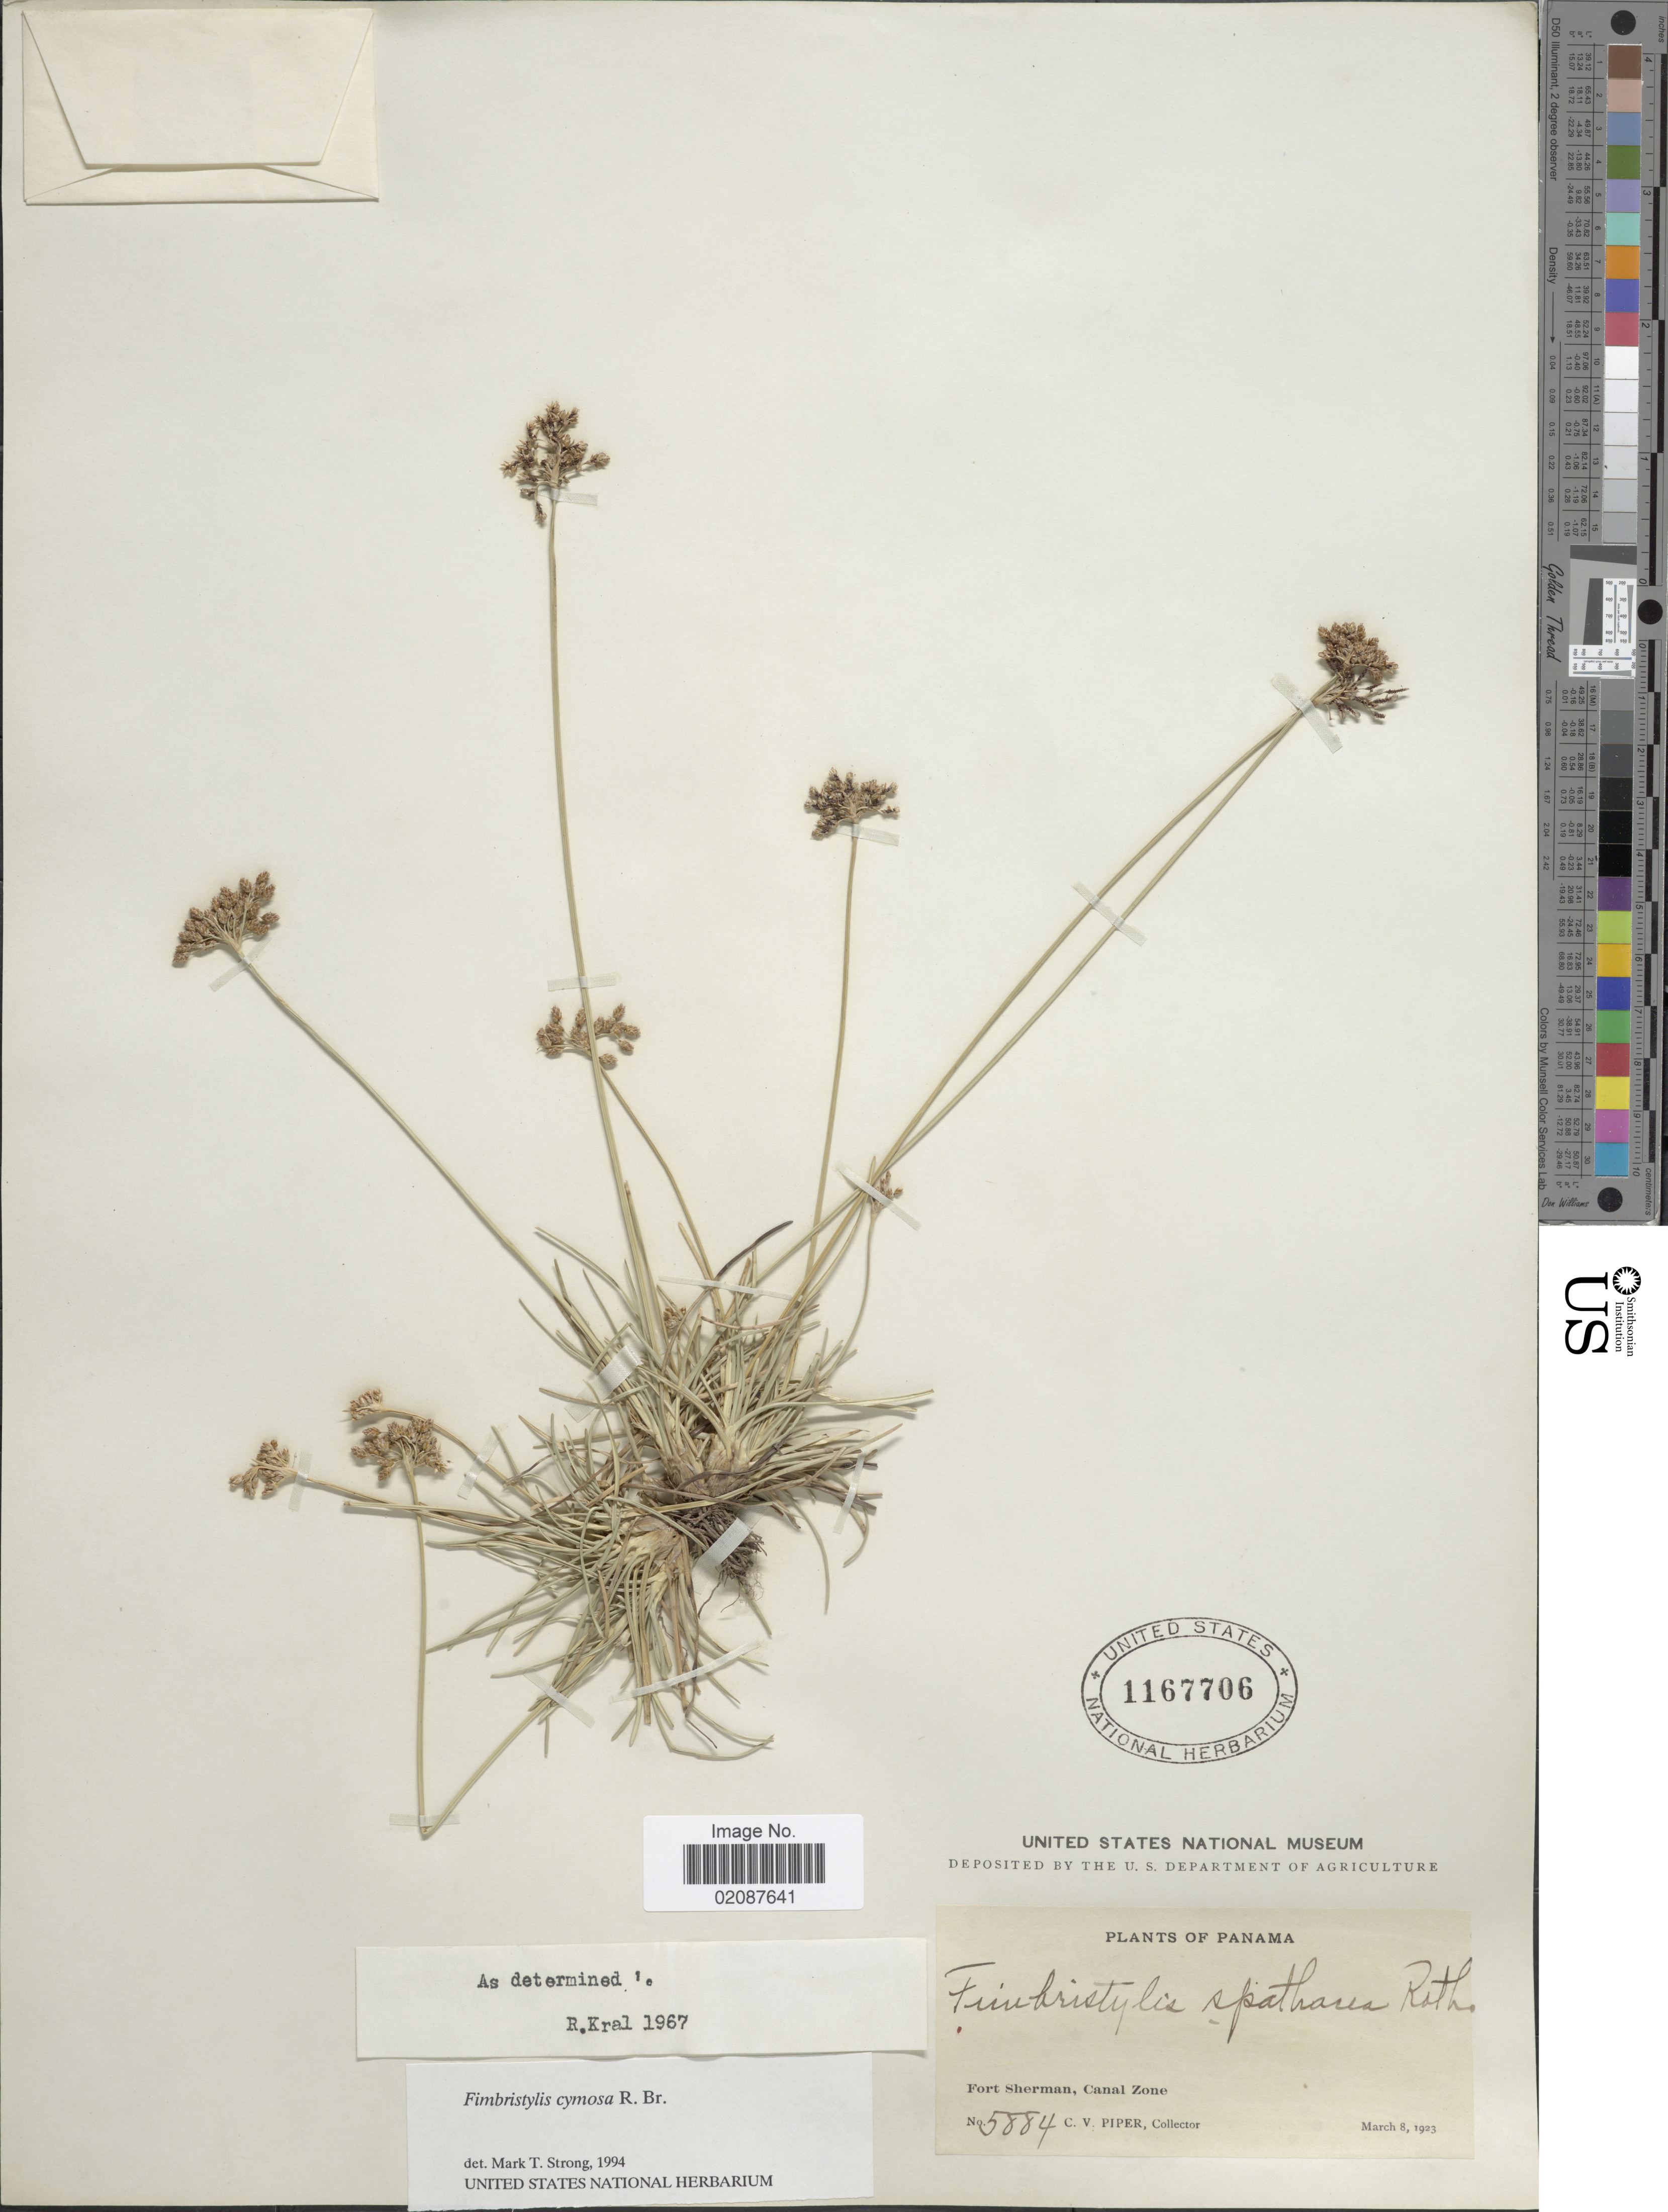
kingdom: Plantae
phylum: Tracheophyta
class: Liliopsida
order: Poales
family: Cyperaceae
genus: Fimbristylis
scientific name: Fimbristylis cymosa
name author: R. Br.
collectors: C. V. Piper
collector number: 5884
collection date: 1923-03-08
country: Panama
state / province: Colón / Panamá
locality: Fort Sherman, Canal Zone.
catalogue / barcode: US 1167706